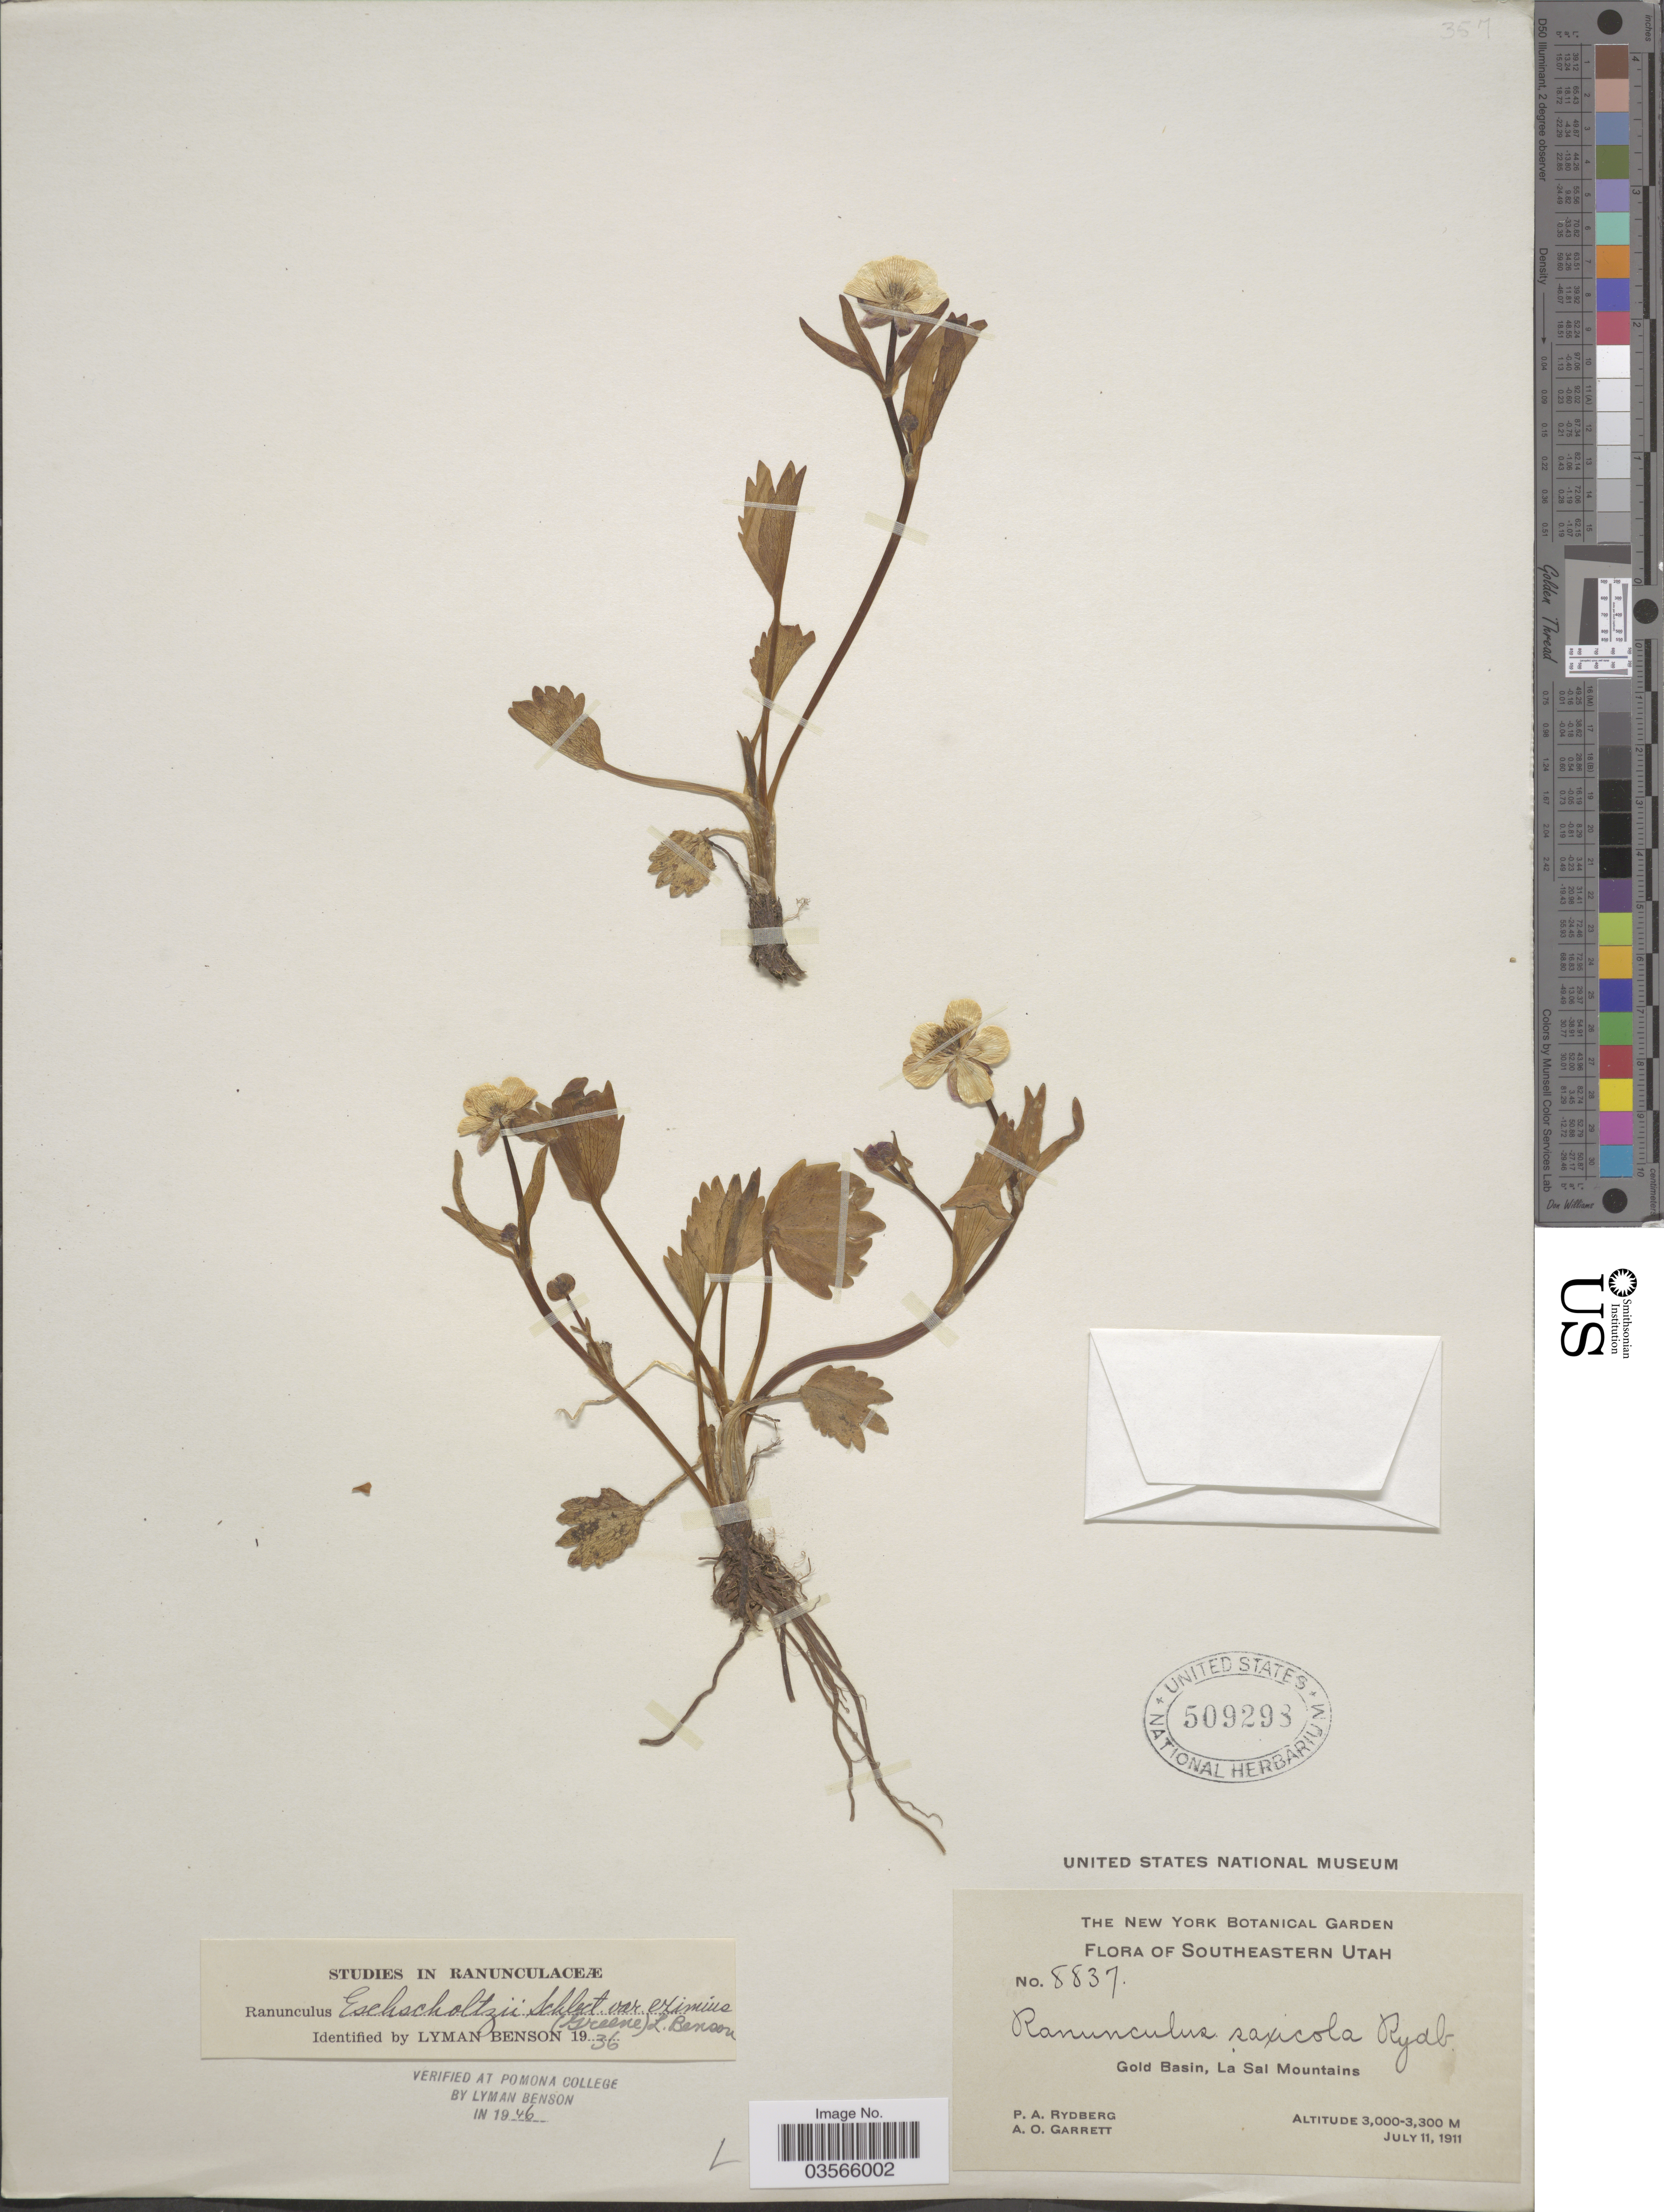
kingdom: Plantae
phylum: Tracheophyta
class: Magnoliopsida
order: Ranunculales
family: Ranunculaceae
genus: Ranunculus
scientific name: Ranunculus eximius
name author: Greene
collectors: P. A. Rydberg & A. O. Garrett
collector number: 8837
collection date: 1911-07-11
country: United States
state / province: Utah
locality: Southeastern Utah. Gold Basin, La Sal Mountains.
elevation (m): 3000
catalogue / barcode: US 509298